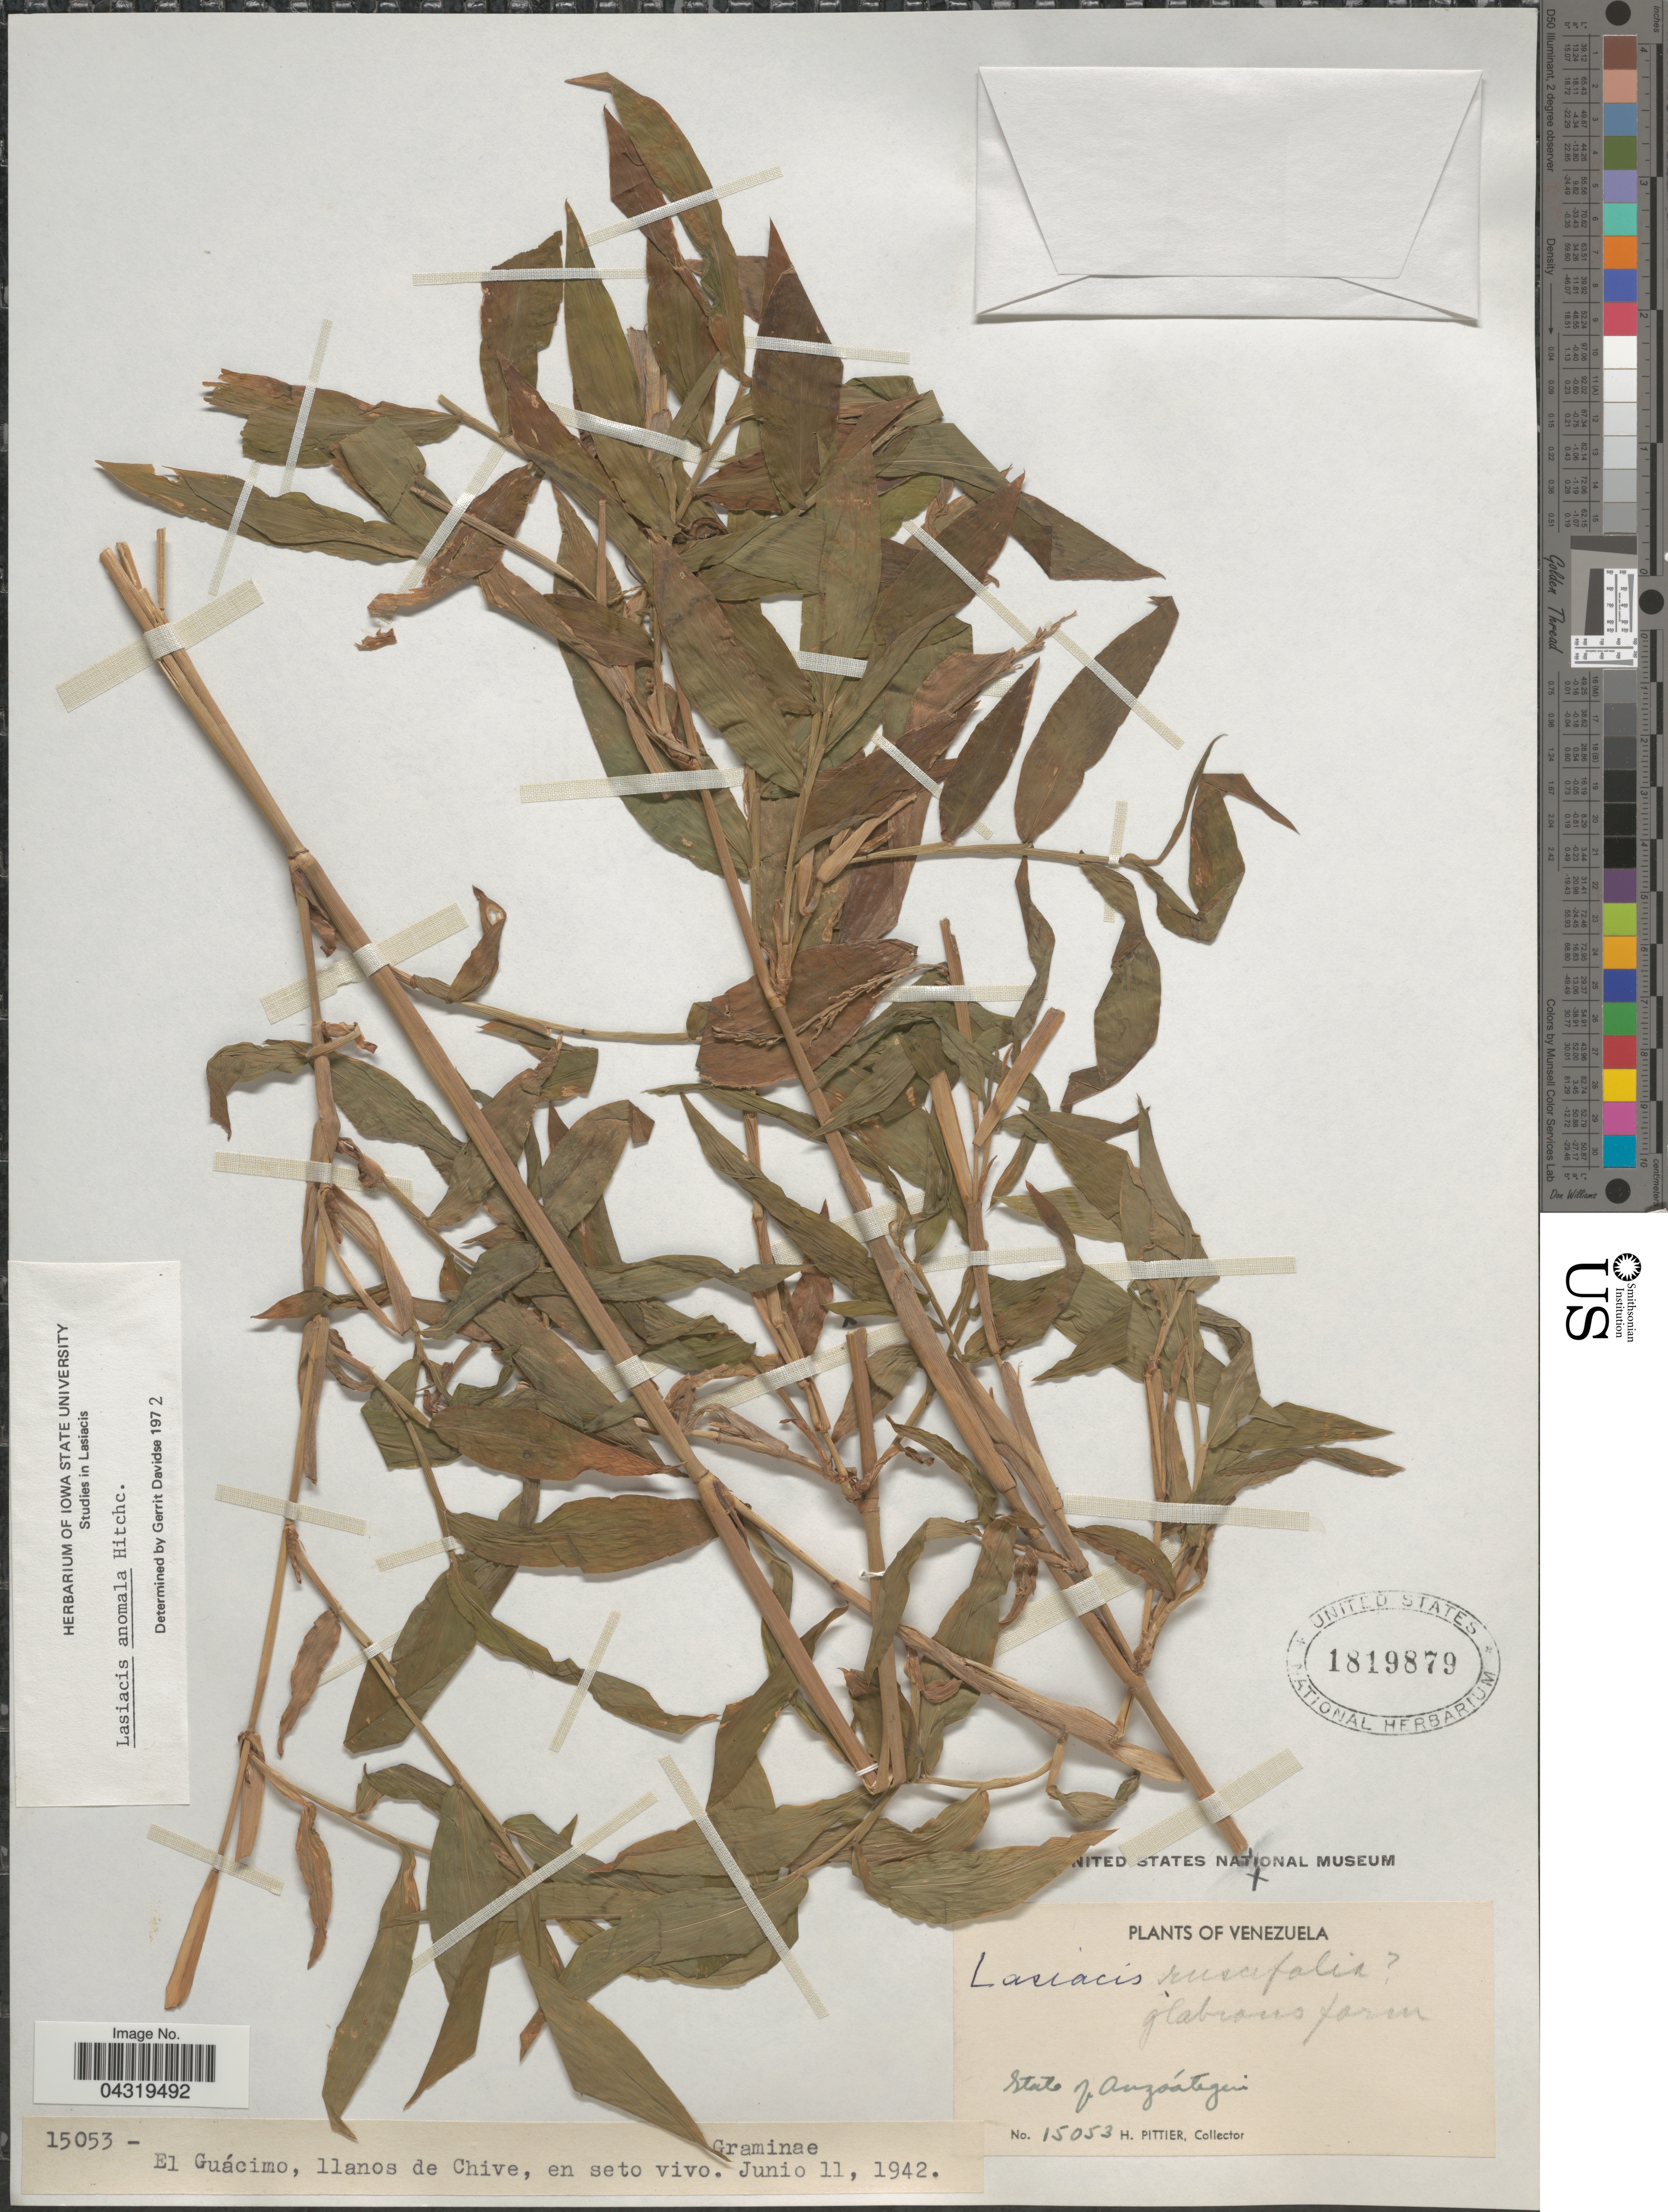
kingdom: Plantae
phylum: Tracheophyta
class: Liliopsida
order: Poales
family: Poaceae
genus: Lasiacis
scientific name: Lasiacis anomala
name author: Hitchc.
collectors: H. F. Pittier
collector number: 15053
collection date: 1942-06-11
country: Venezuela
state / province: Anzoategui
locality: El Guácimo, llanos de Chive, en seto vivo.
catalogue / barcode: US 1819879